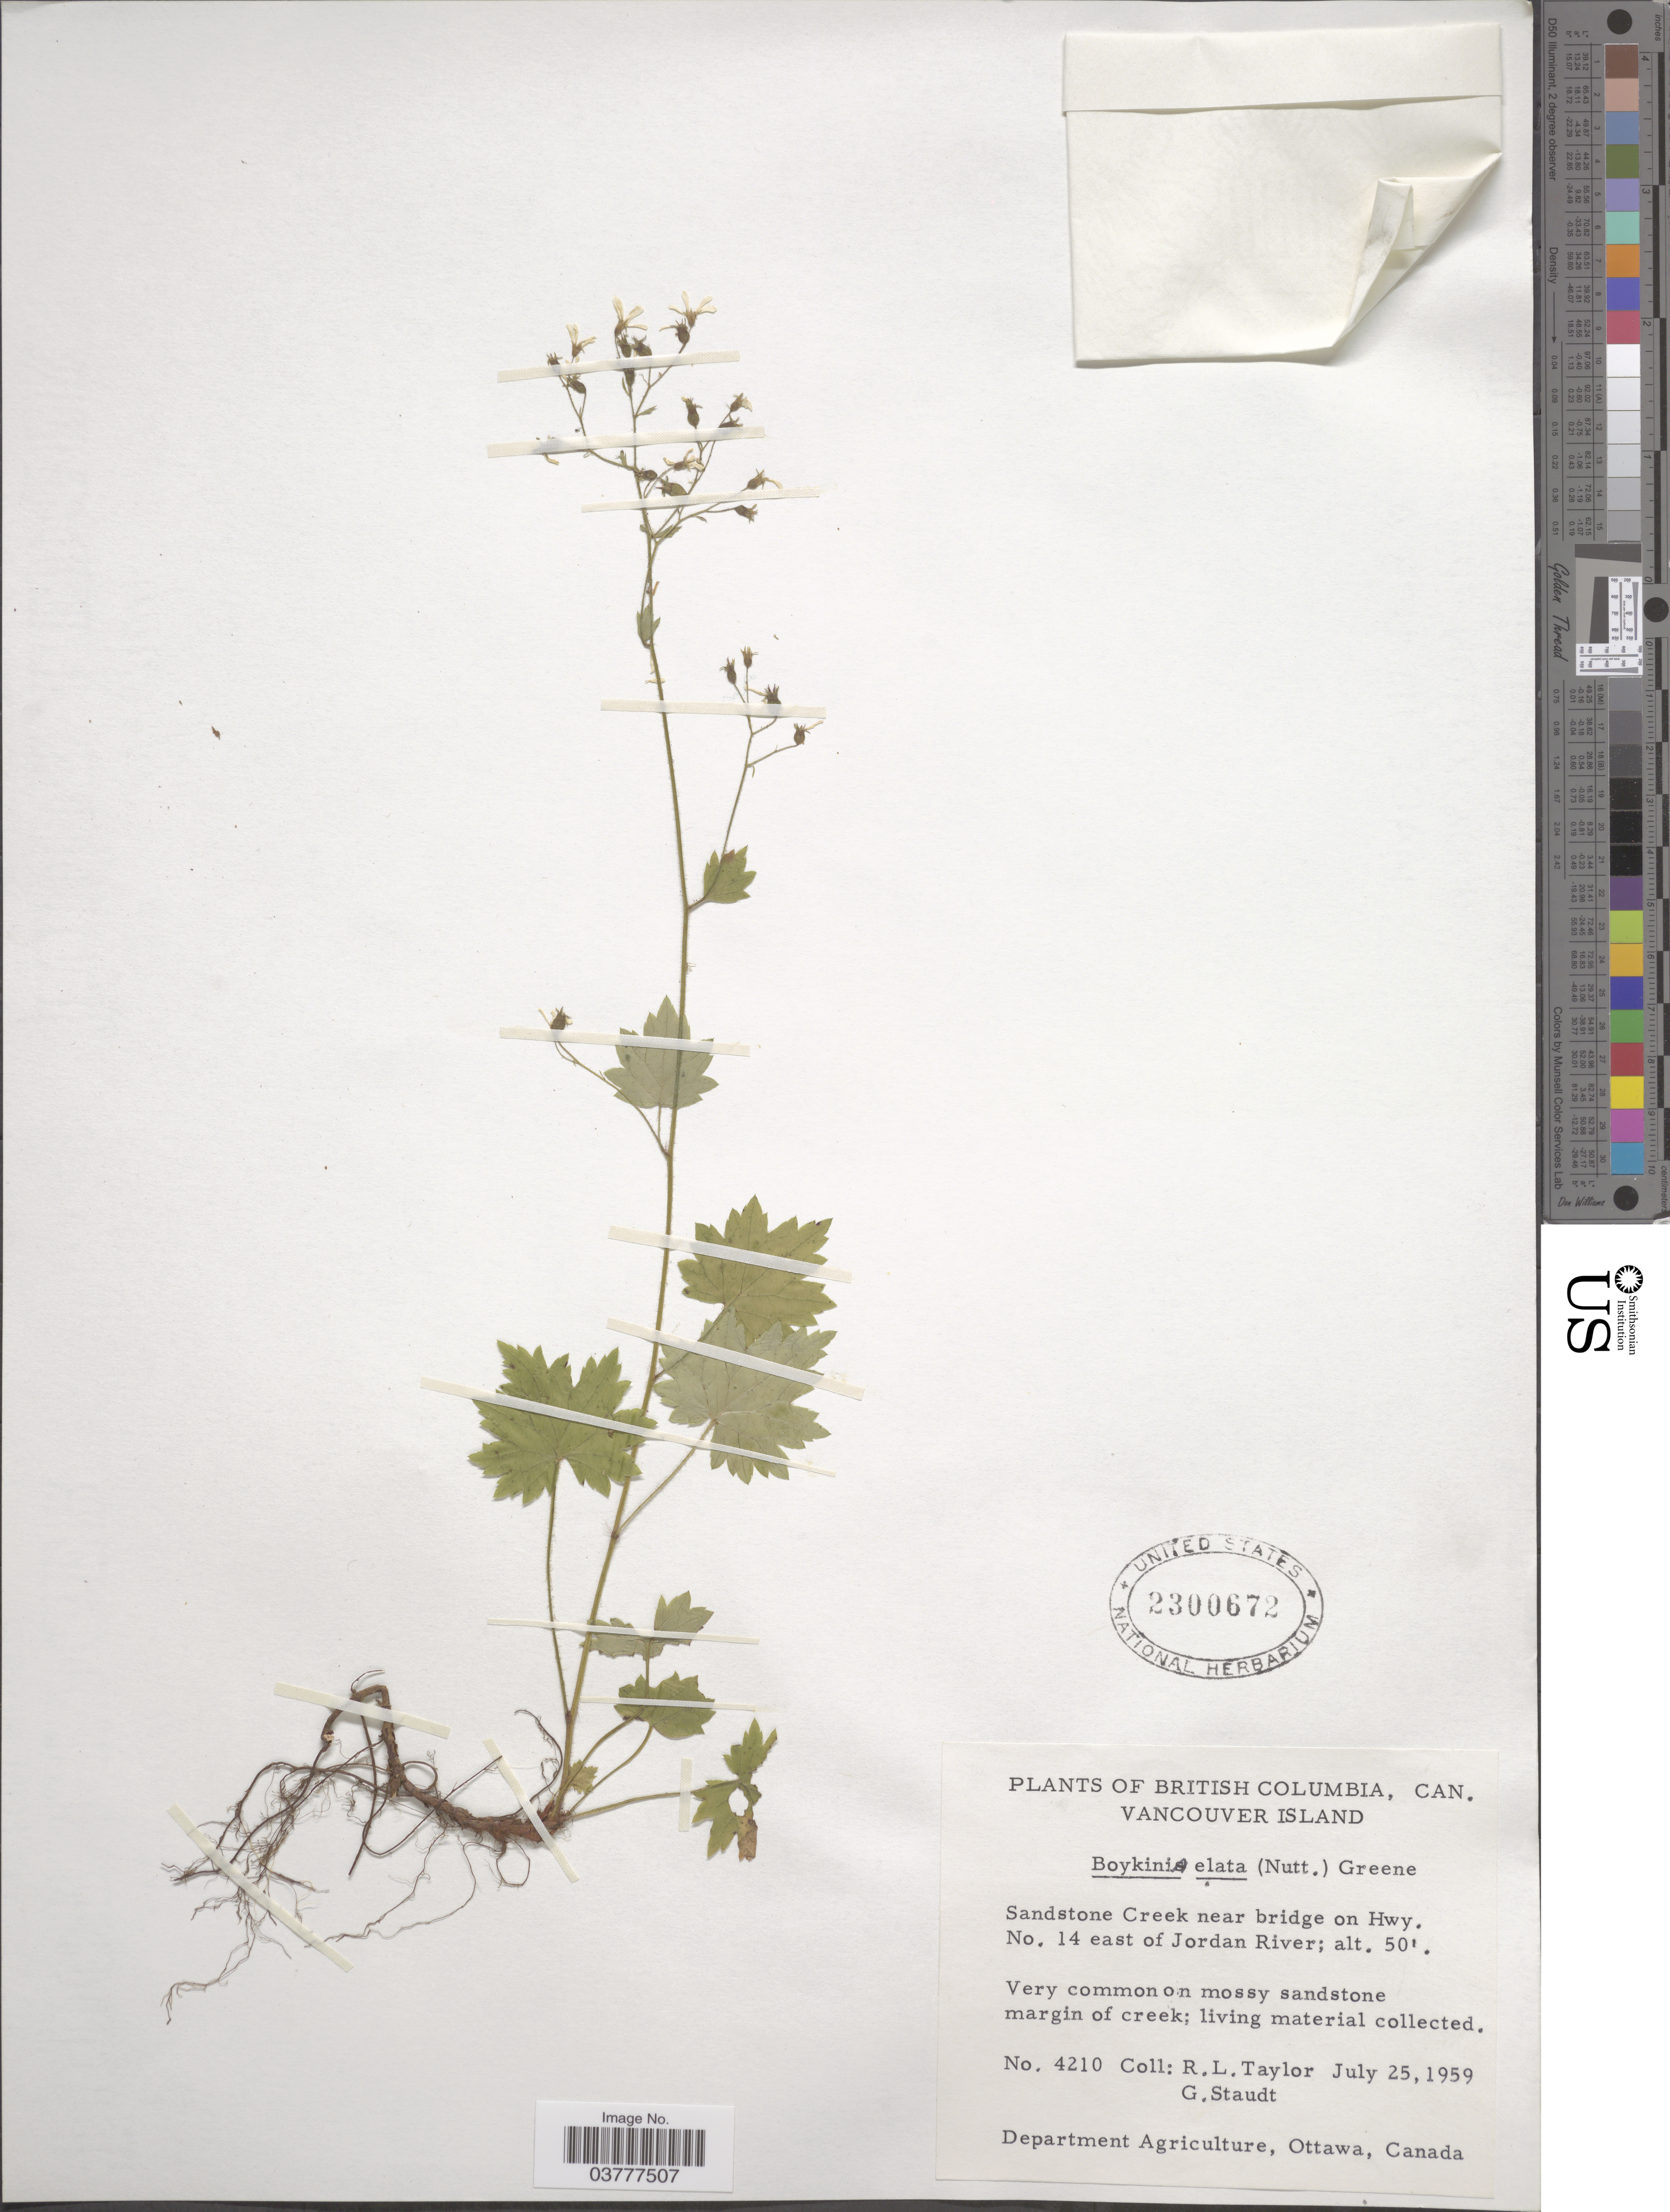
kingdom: Plantae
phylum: Tracheophyta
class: Magnoliopsida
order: Saxifragales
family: Saxifragaceae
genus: Boykinia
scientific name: Boykinia elata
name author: Greene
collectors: R. Taylor & G. Staudt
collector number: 4210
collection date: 1959-07-25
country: Canada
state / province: British Columbia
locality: Vancouver Island. Sandstone Creek near bridge on Hwy. No. 14 east of Jordan River.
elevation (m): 15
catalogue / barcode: US 2300672